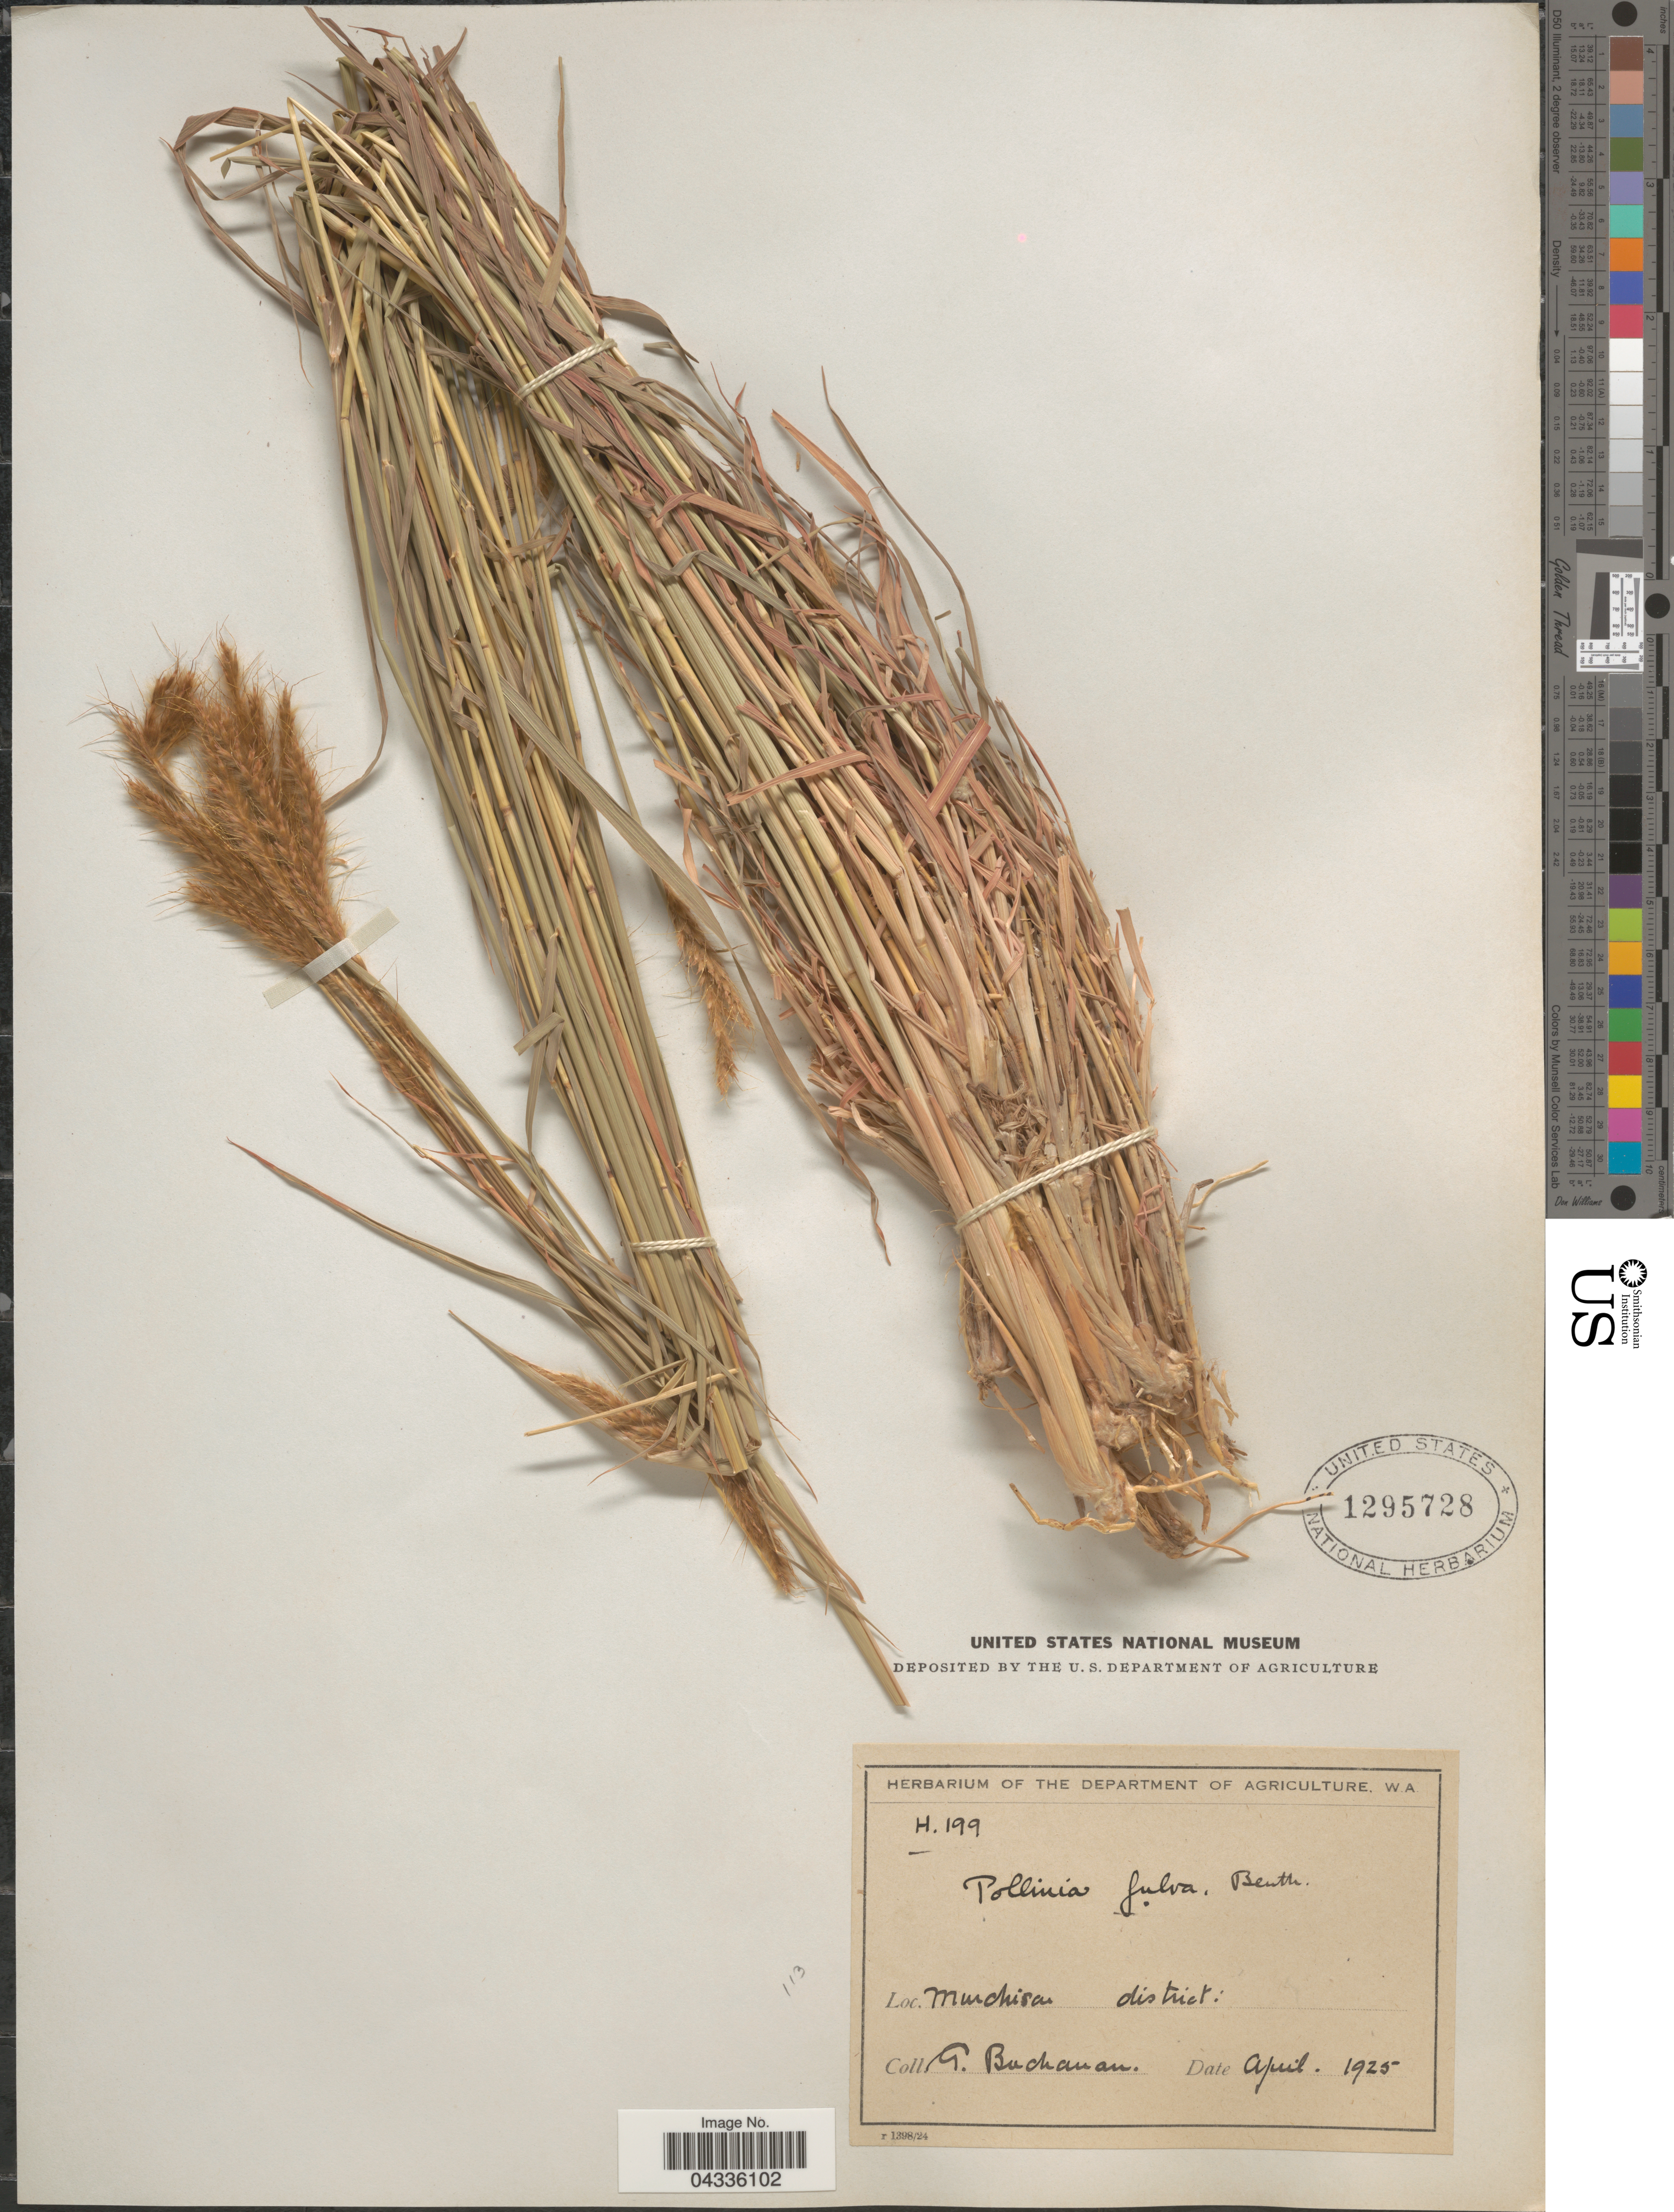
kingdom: Plantae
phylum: Tracheophyta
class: Liliopsida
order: Poales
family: Poaceae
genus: Eulalia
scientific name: Eulalia aurea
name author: (Bory) Kunth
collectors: G. Buchanan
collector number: H.199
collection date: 1925-04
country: Australia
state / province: Western Australia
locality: Muchison district.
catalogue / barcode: US 1295728